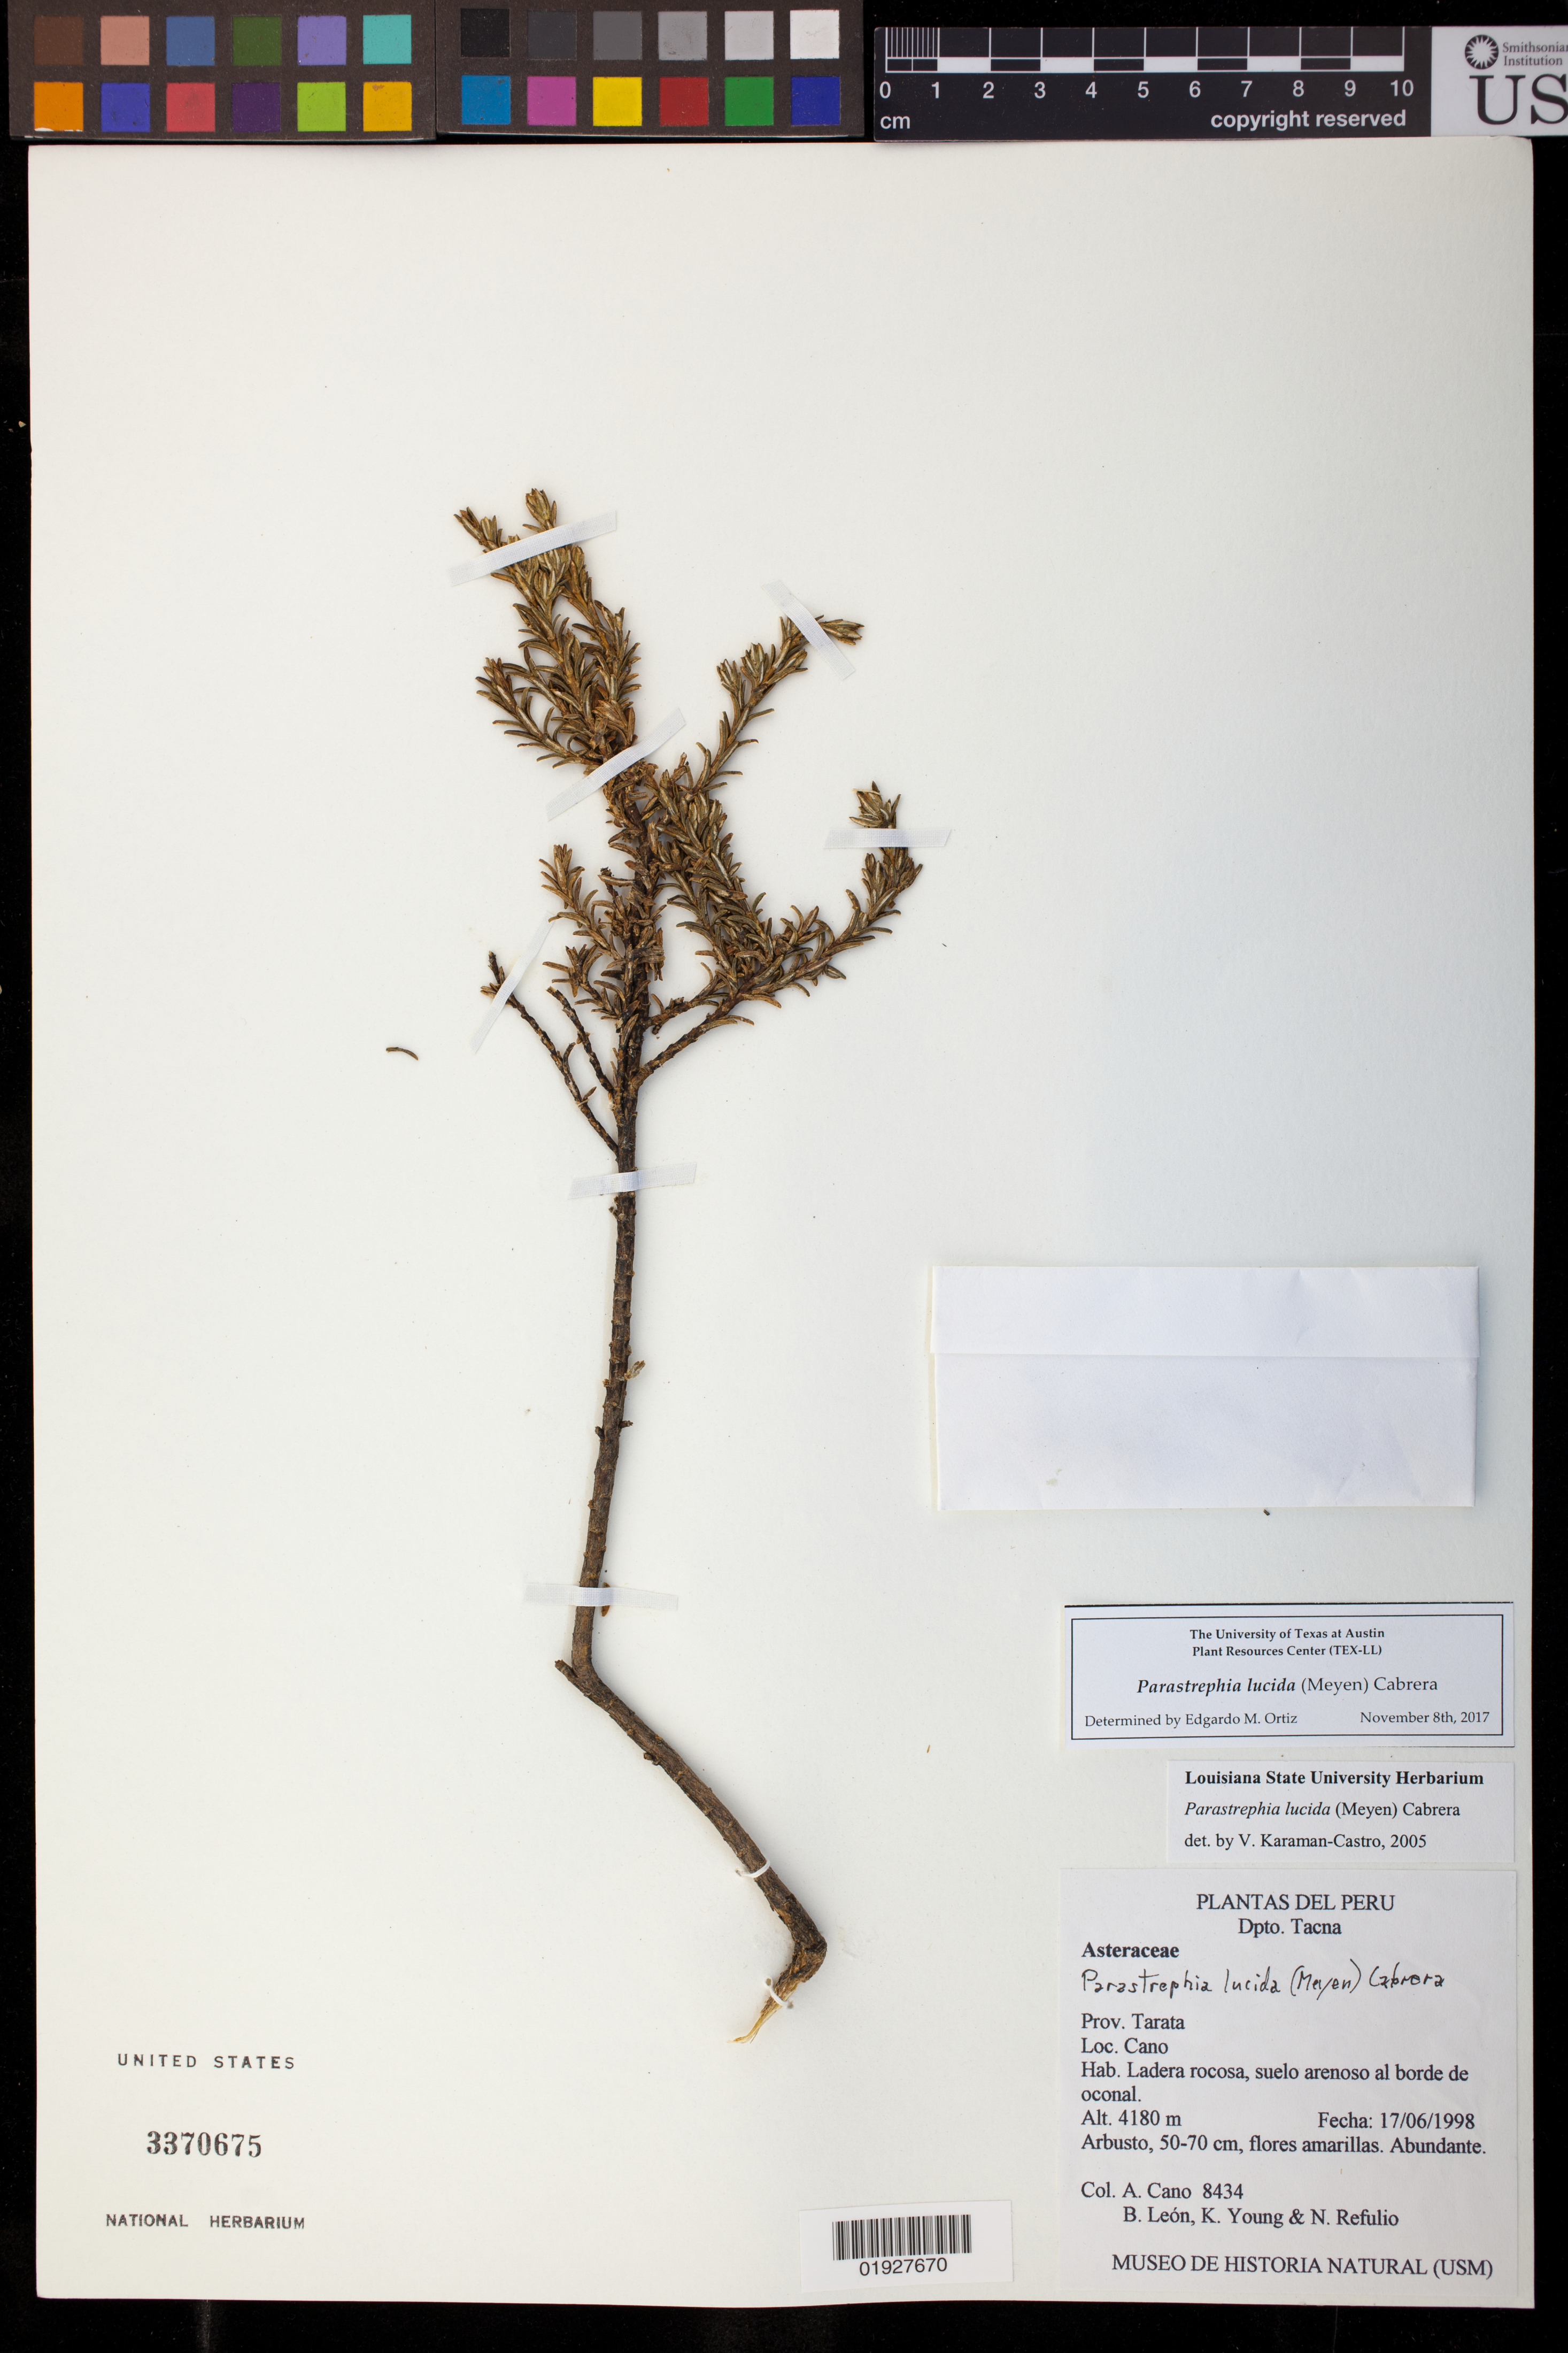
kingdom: Plantae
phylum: Tracheophyta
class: Magnoliopsida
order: Asterales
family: Asteraceae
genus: Parastrephia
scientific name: Parastrephia lucida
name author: (Meyen) Cabrera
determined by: Ortiz, E. M.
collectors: A. Cano, B. León, K. Young & N. Refulio-Rodríguez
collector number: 8434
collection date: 1998-06-17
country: Peru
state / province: Tacna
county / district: Tarata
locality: Cano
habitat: Ladera rocosa, suelo arenoso al borde de oconal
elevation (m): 4180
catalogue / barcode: US 3370675